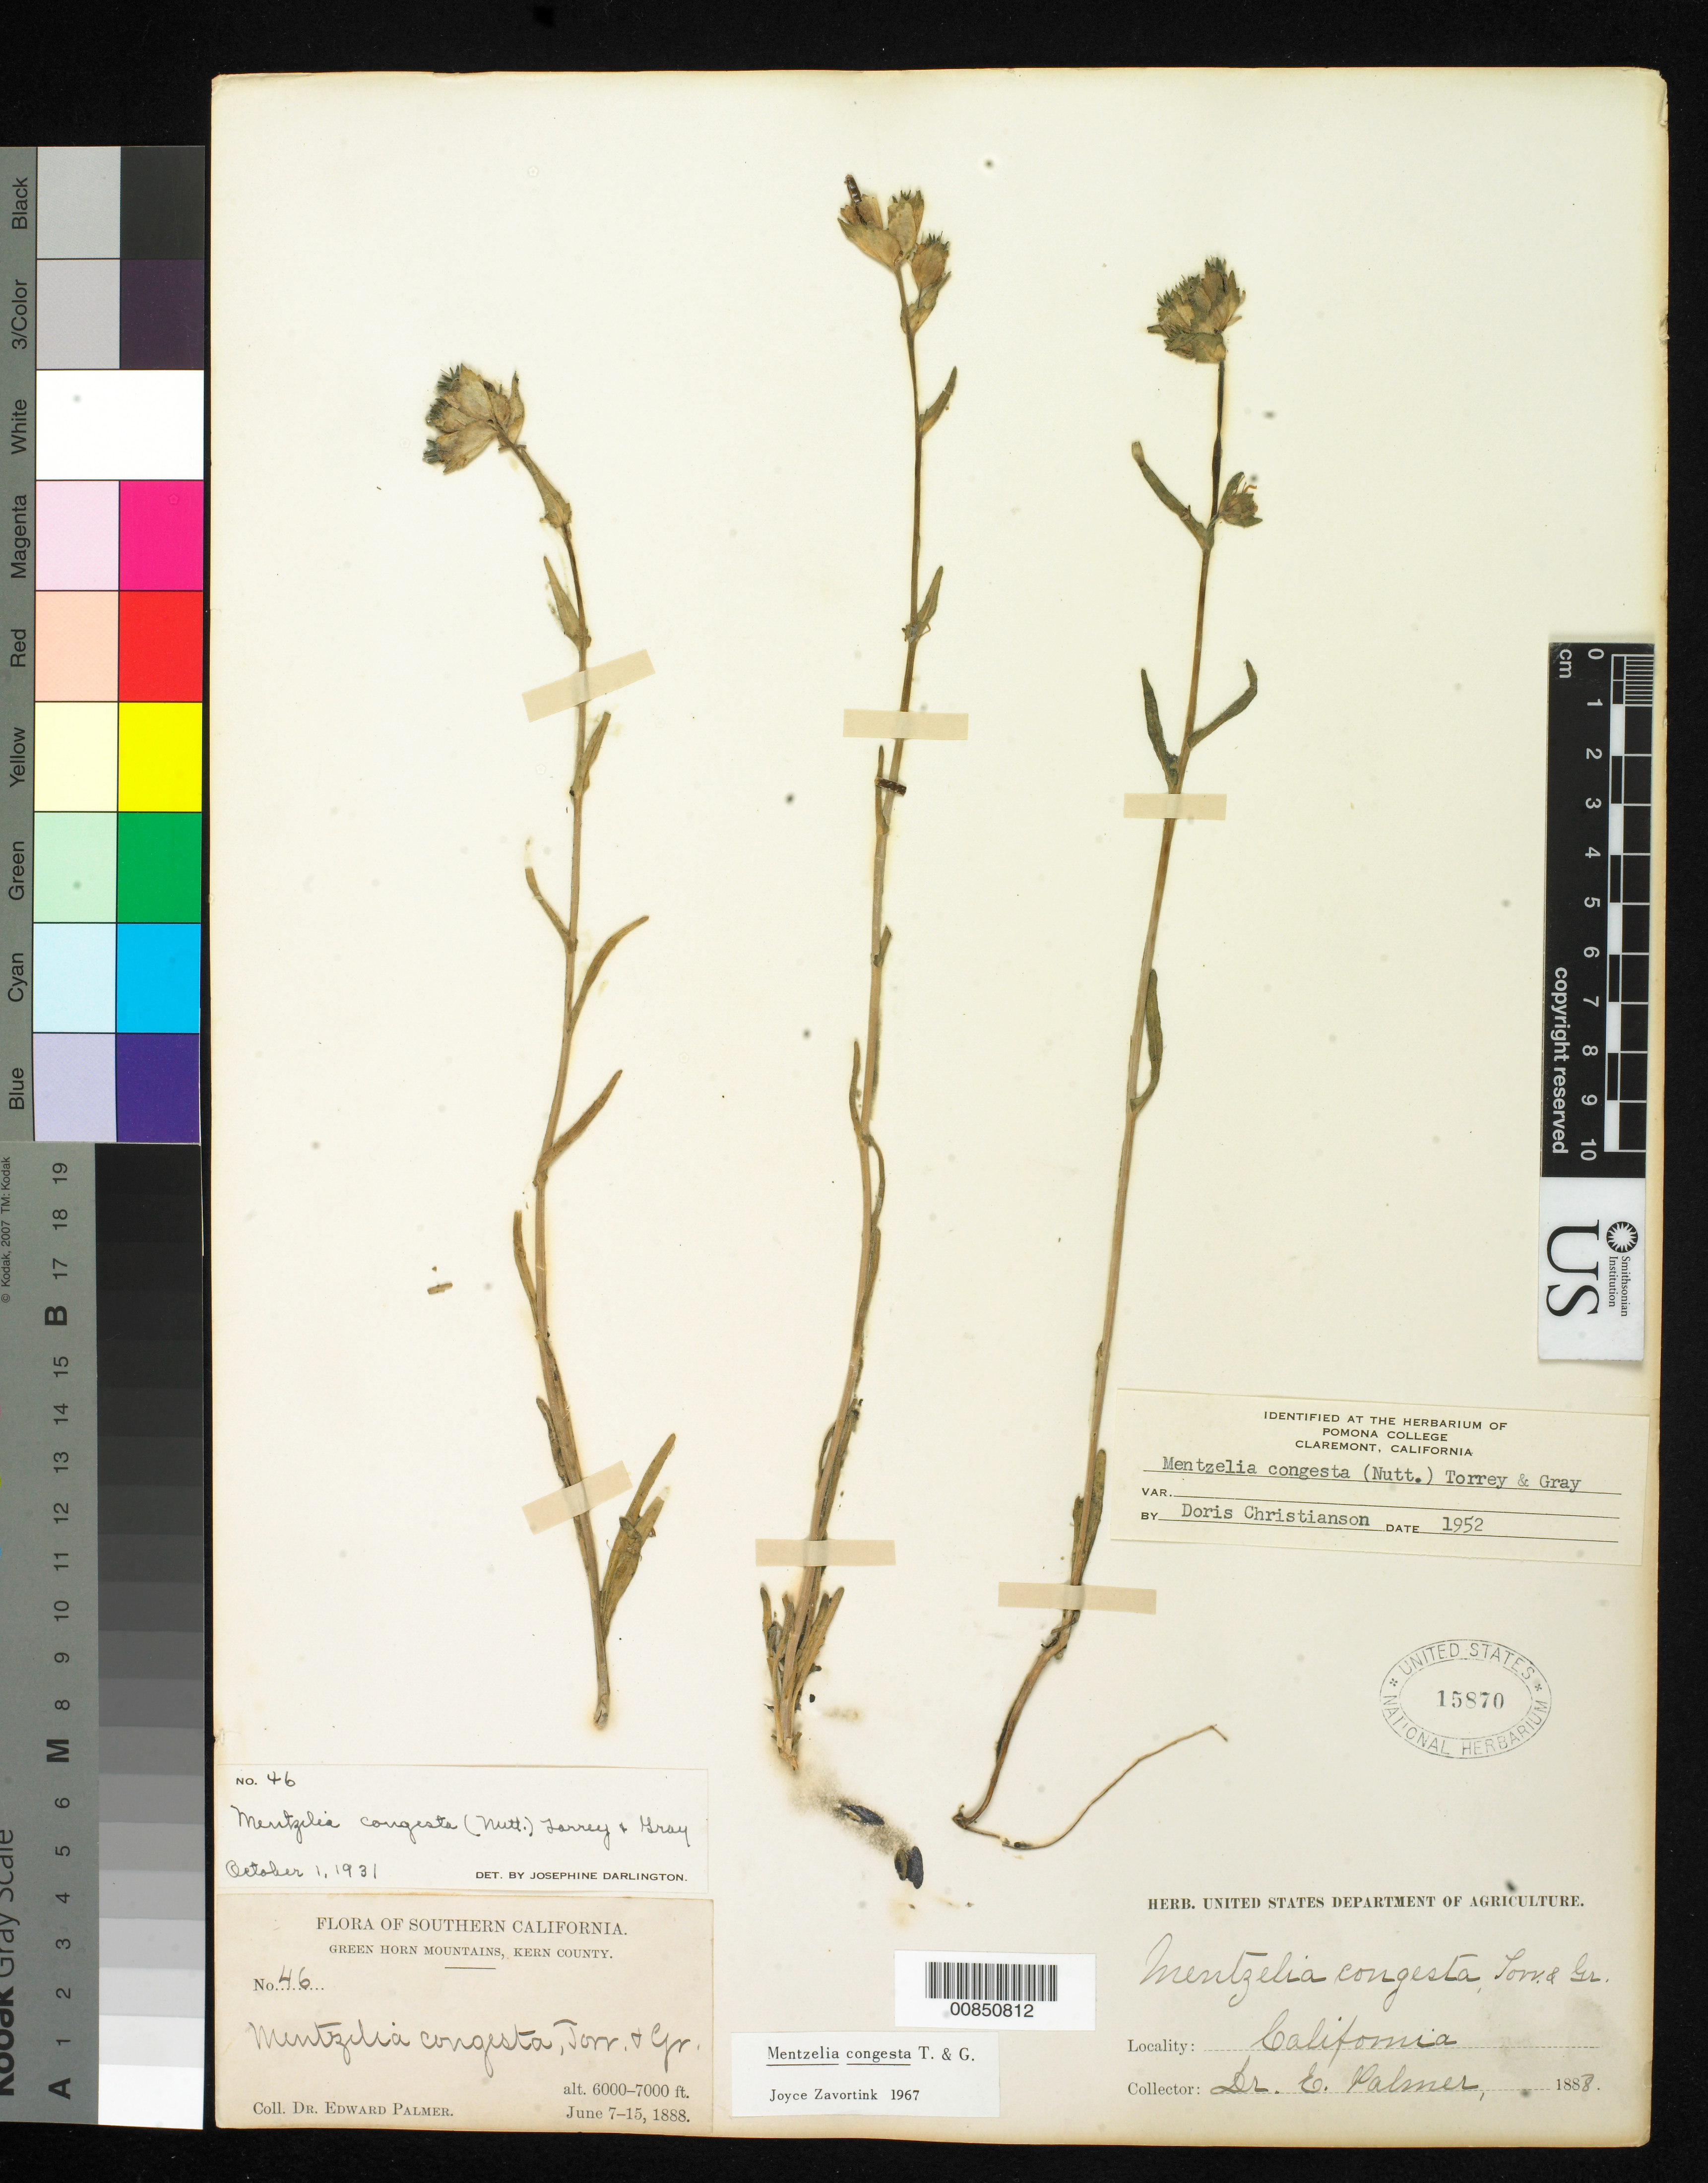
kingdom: Plantae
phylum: Tracheophyta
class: Magnoliopsida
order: Cornales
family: Loasaceae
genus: Mentzelia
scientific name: Mentzelia congesta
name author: Torr. & A. Gray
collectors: E. Palmer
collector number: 46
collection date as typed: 07 Jun 1888 to 15 Jun 1888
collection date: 1888-06-07/1888-06-15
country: United States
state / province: California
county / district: Kern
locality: Green Horn Mountains, Kern County, California.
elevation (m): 1829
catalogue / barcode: US 15870